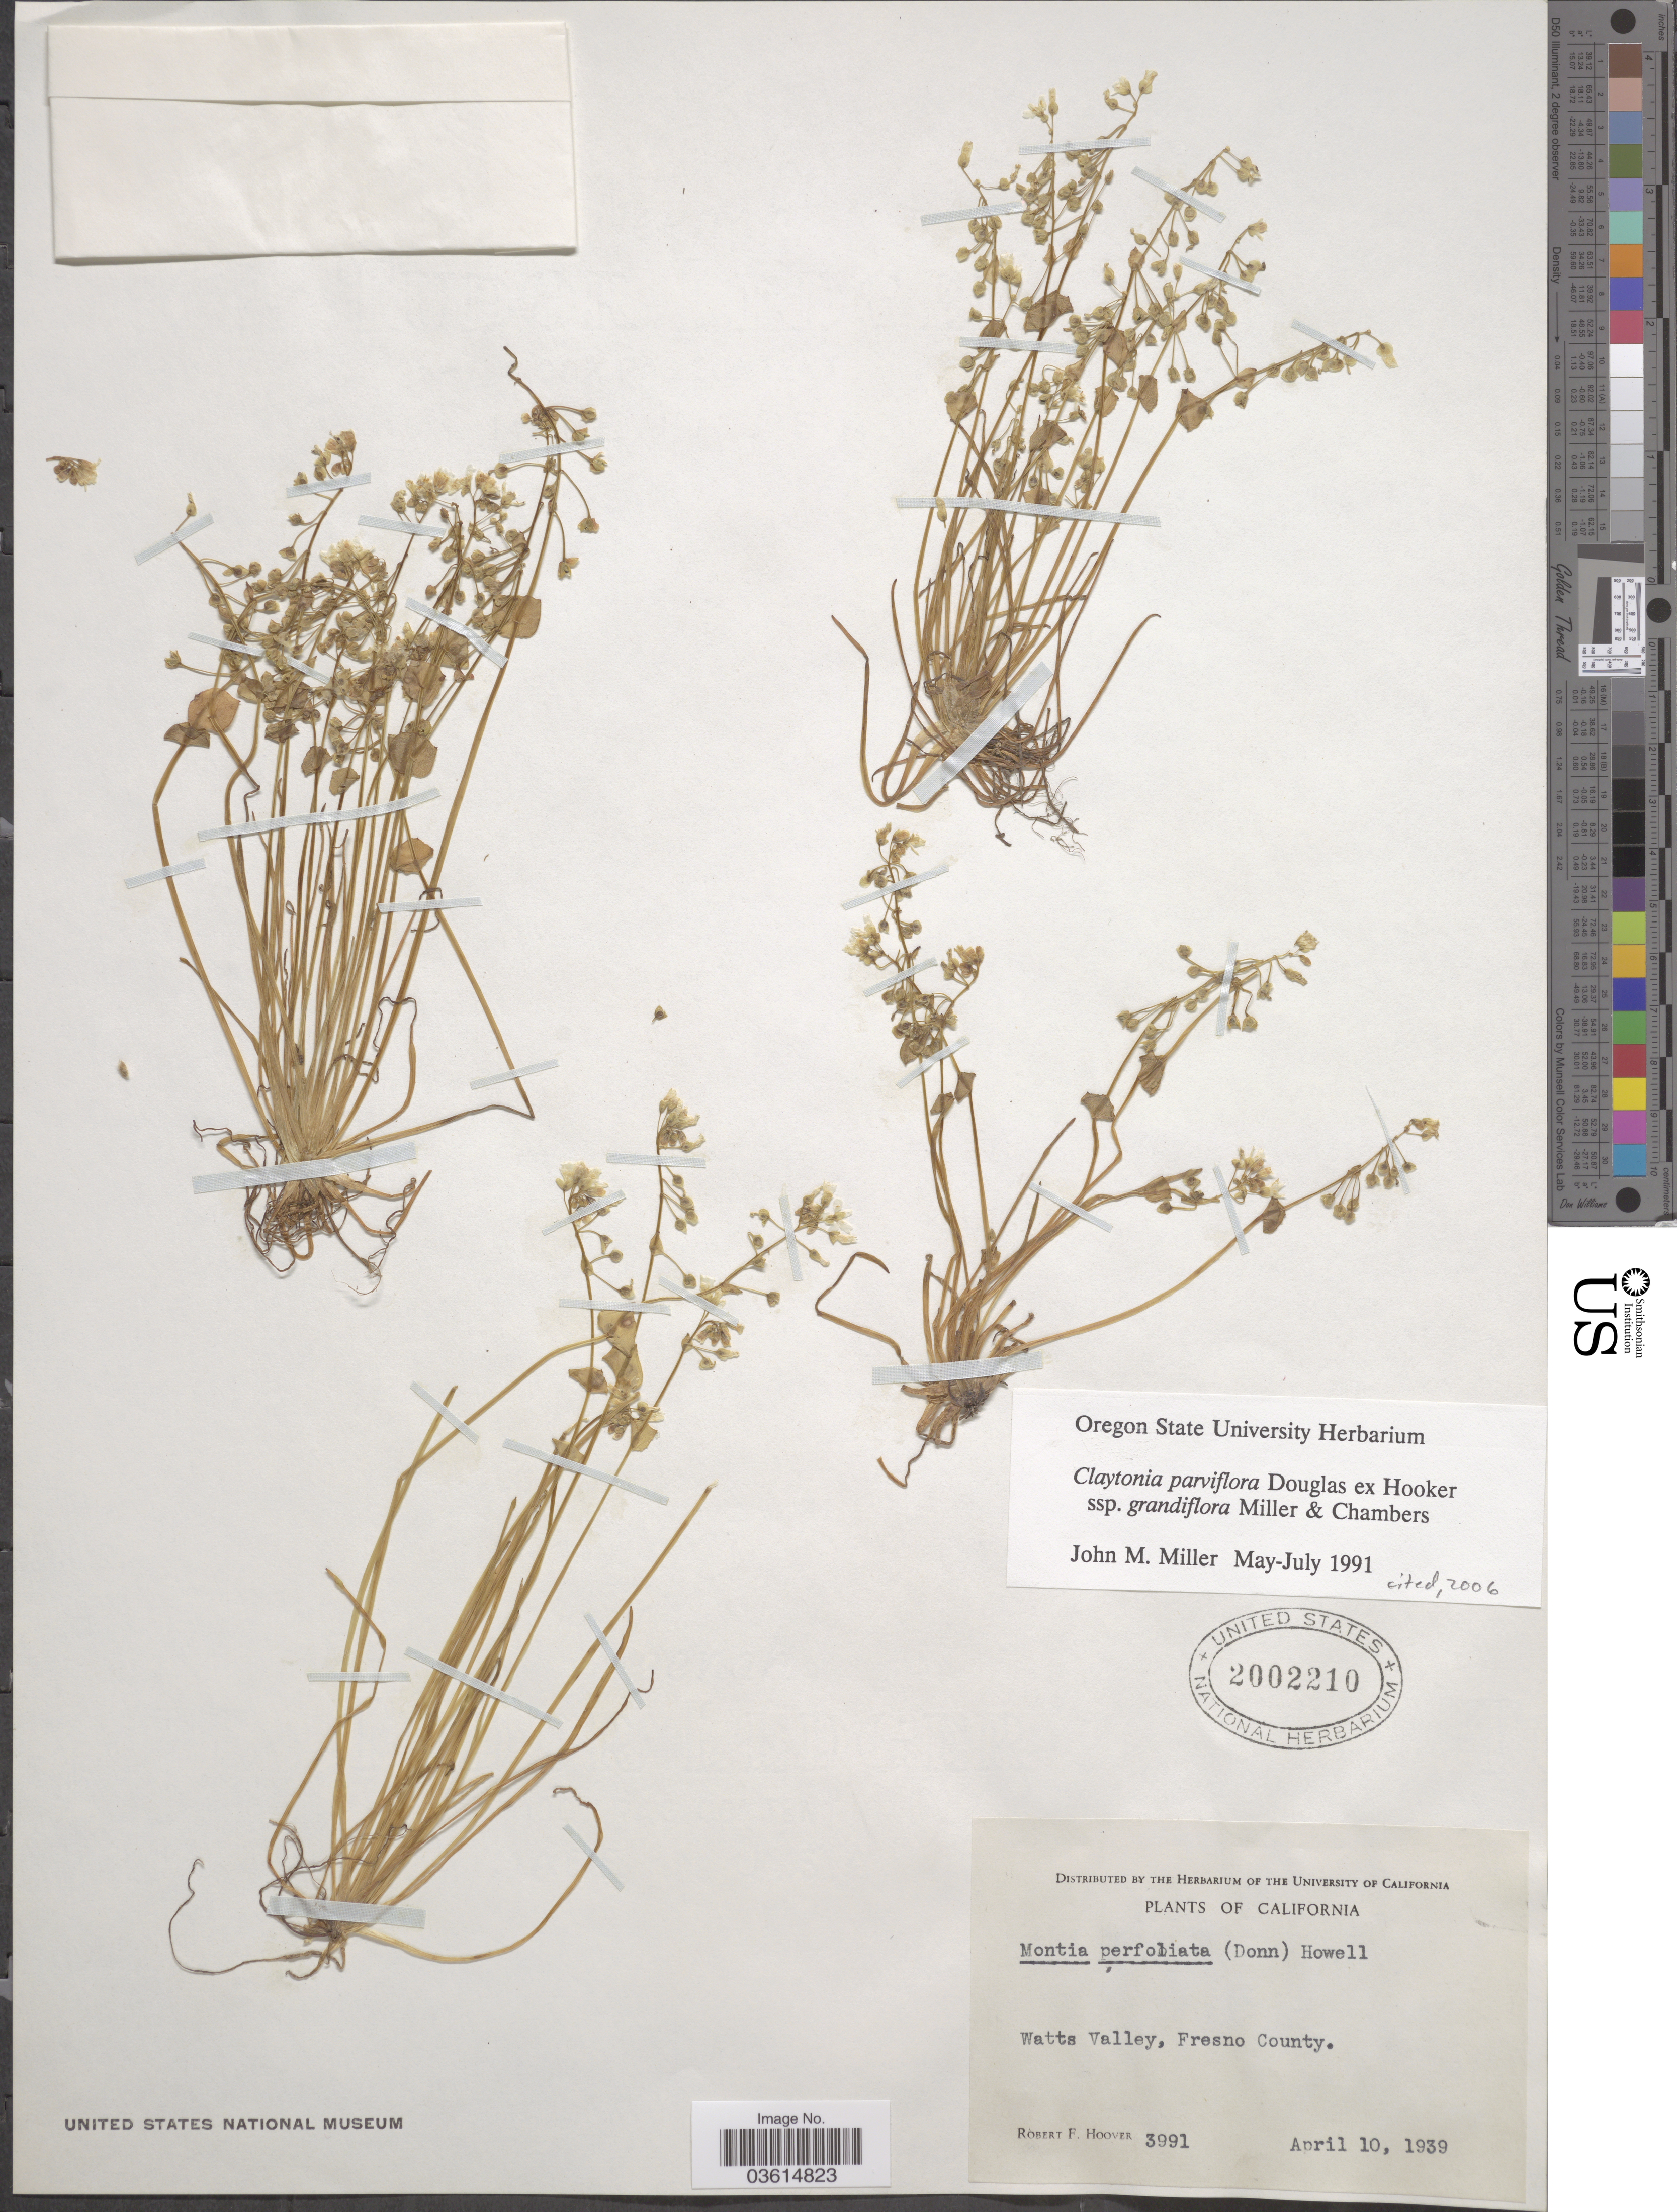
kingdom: Plantae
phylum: Tracheophyta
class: Magnoliopsida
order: Caryophyllales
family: Montiaceae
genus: Claytonia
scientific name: Claytonia parviflora subsp. grandiflora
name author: John M. Mill. & K.L. Chambers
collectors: R. F. Hoover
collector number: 3991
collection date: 1939-04-10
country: United States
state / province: California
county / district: Fresno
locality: Watts Valley, Fresno County.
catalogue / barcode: US 2002210